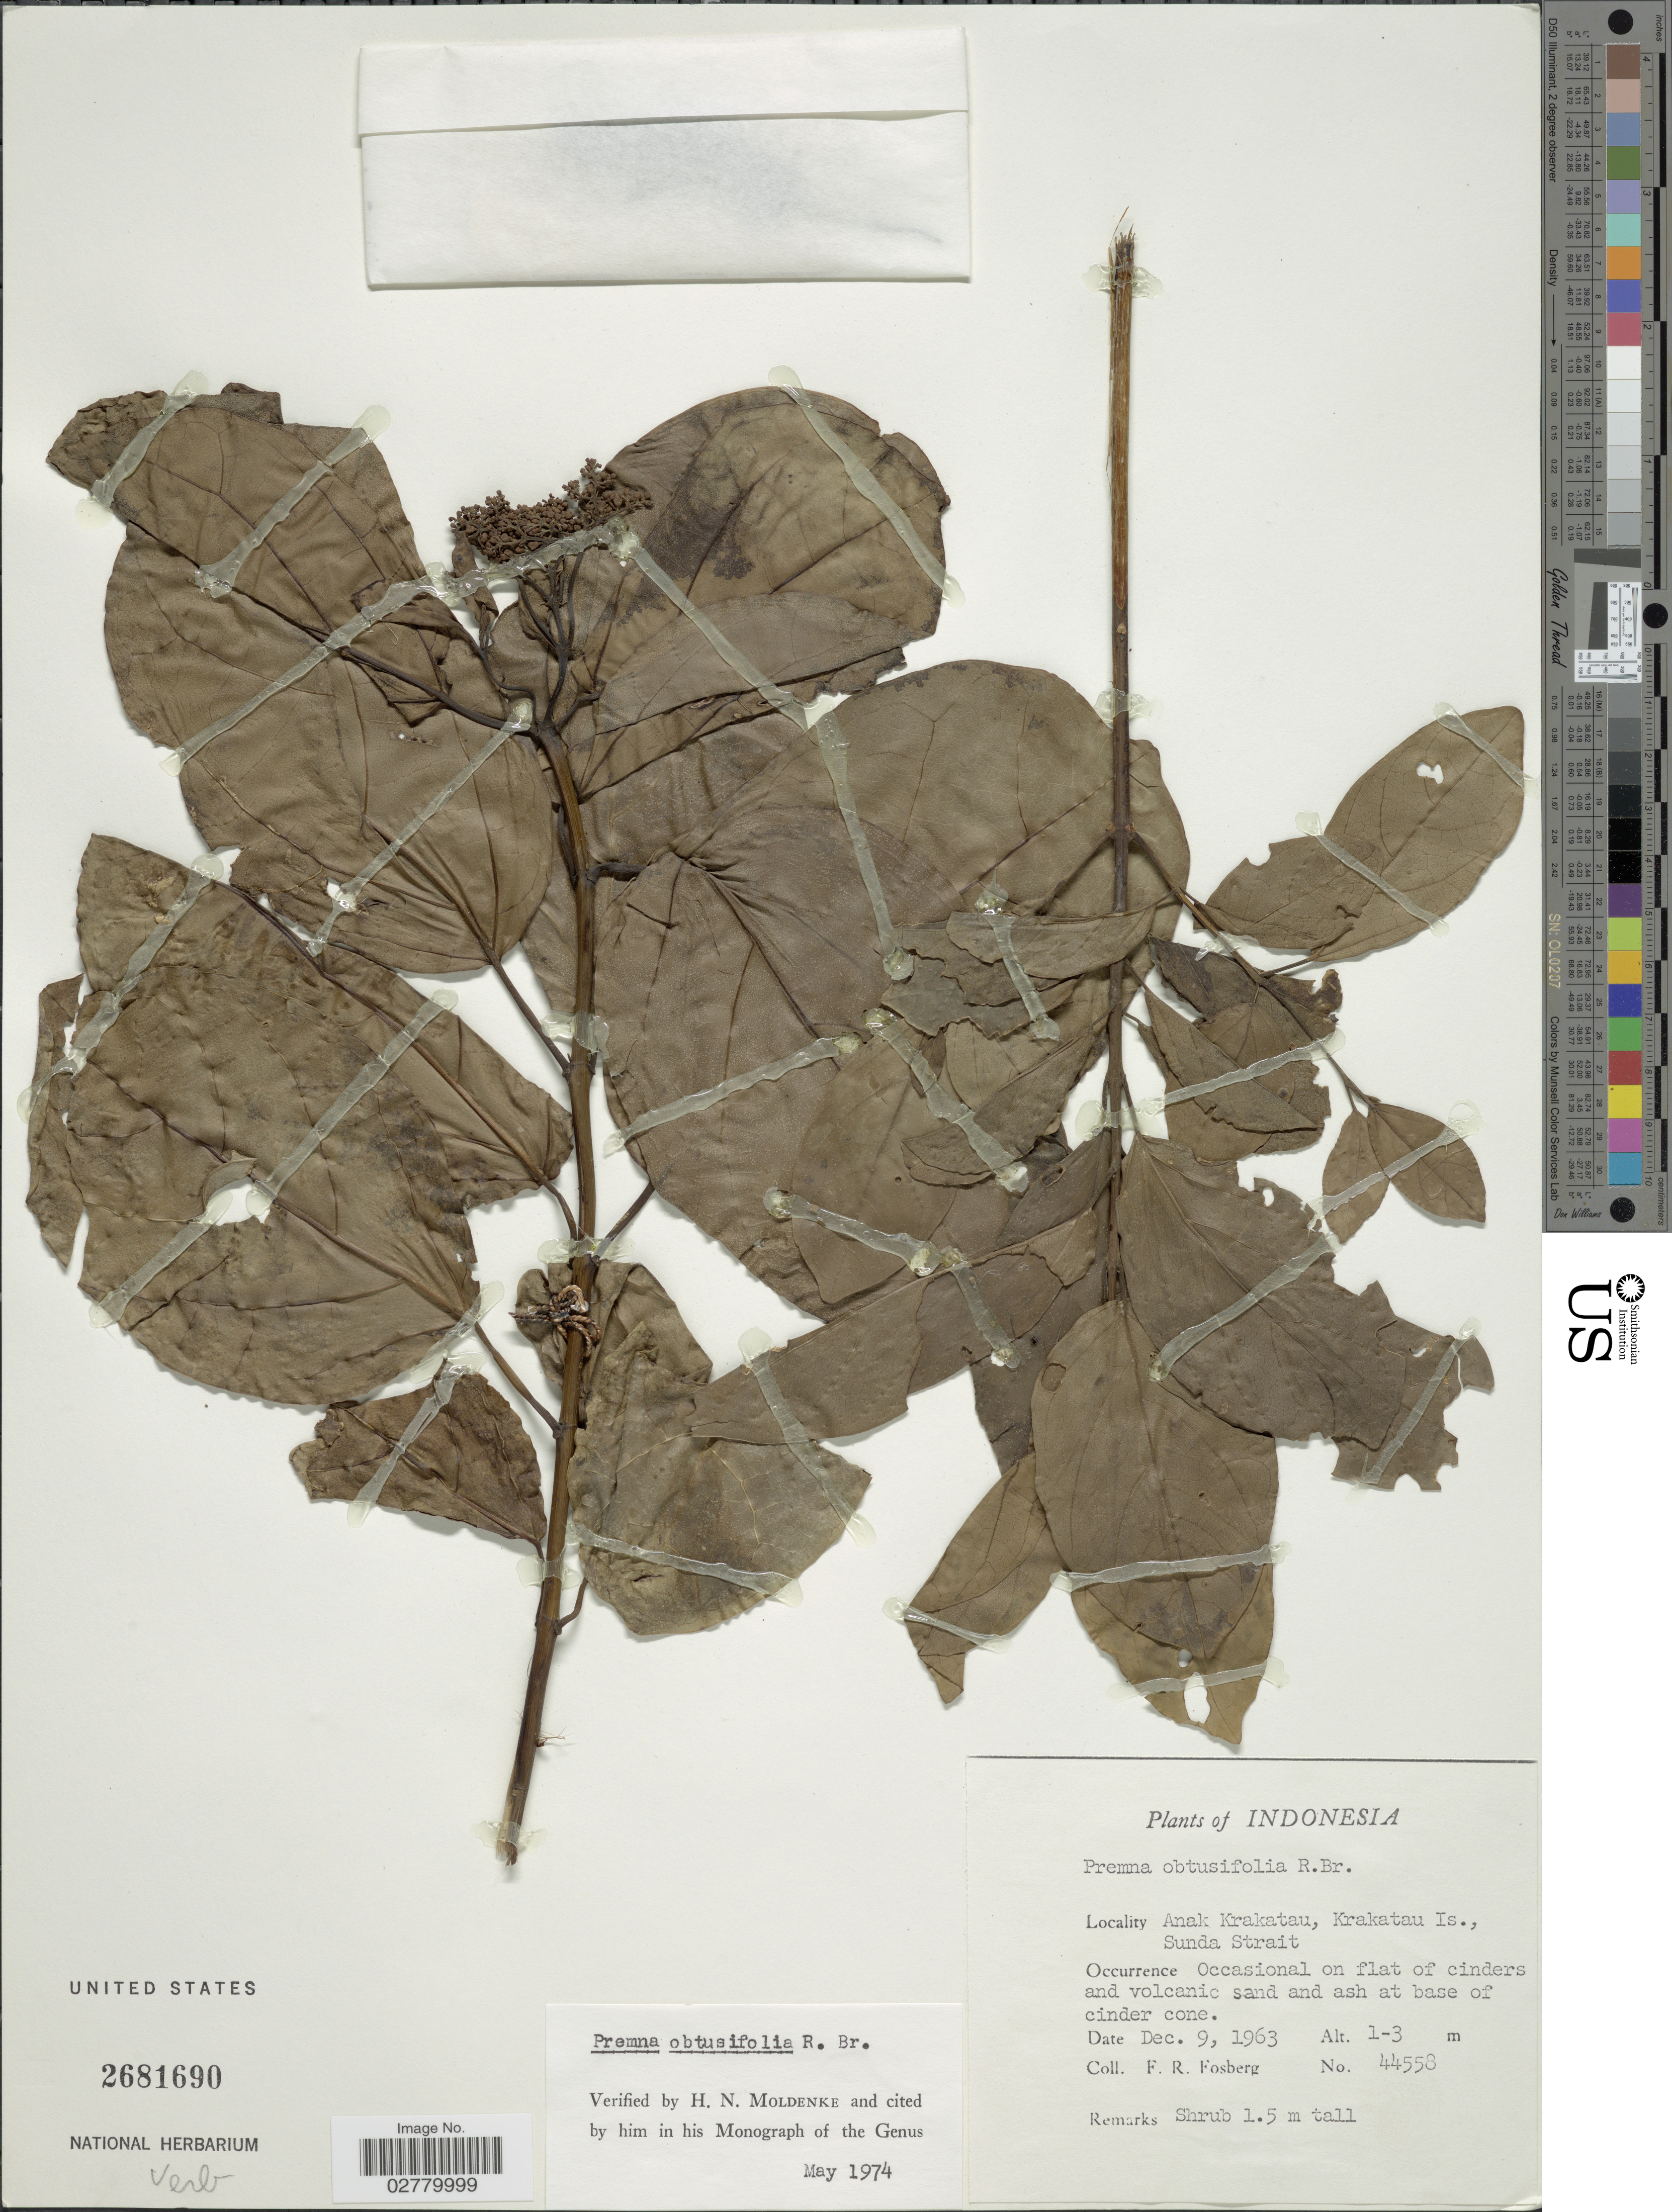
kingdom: Plantae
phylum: Tracheophyta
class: Magnoliopsida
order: Lamiales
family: Lamiaceae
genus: Premna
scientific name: Premna obtusifolia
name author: R. Br.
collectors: F. R. Fosberg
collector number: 44558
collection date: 1963-12-09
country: Indonesia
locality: Anak Krakatau, Krakatau Is., Sunda Strait.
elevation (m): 1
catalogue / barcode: US 2681690